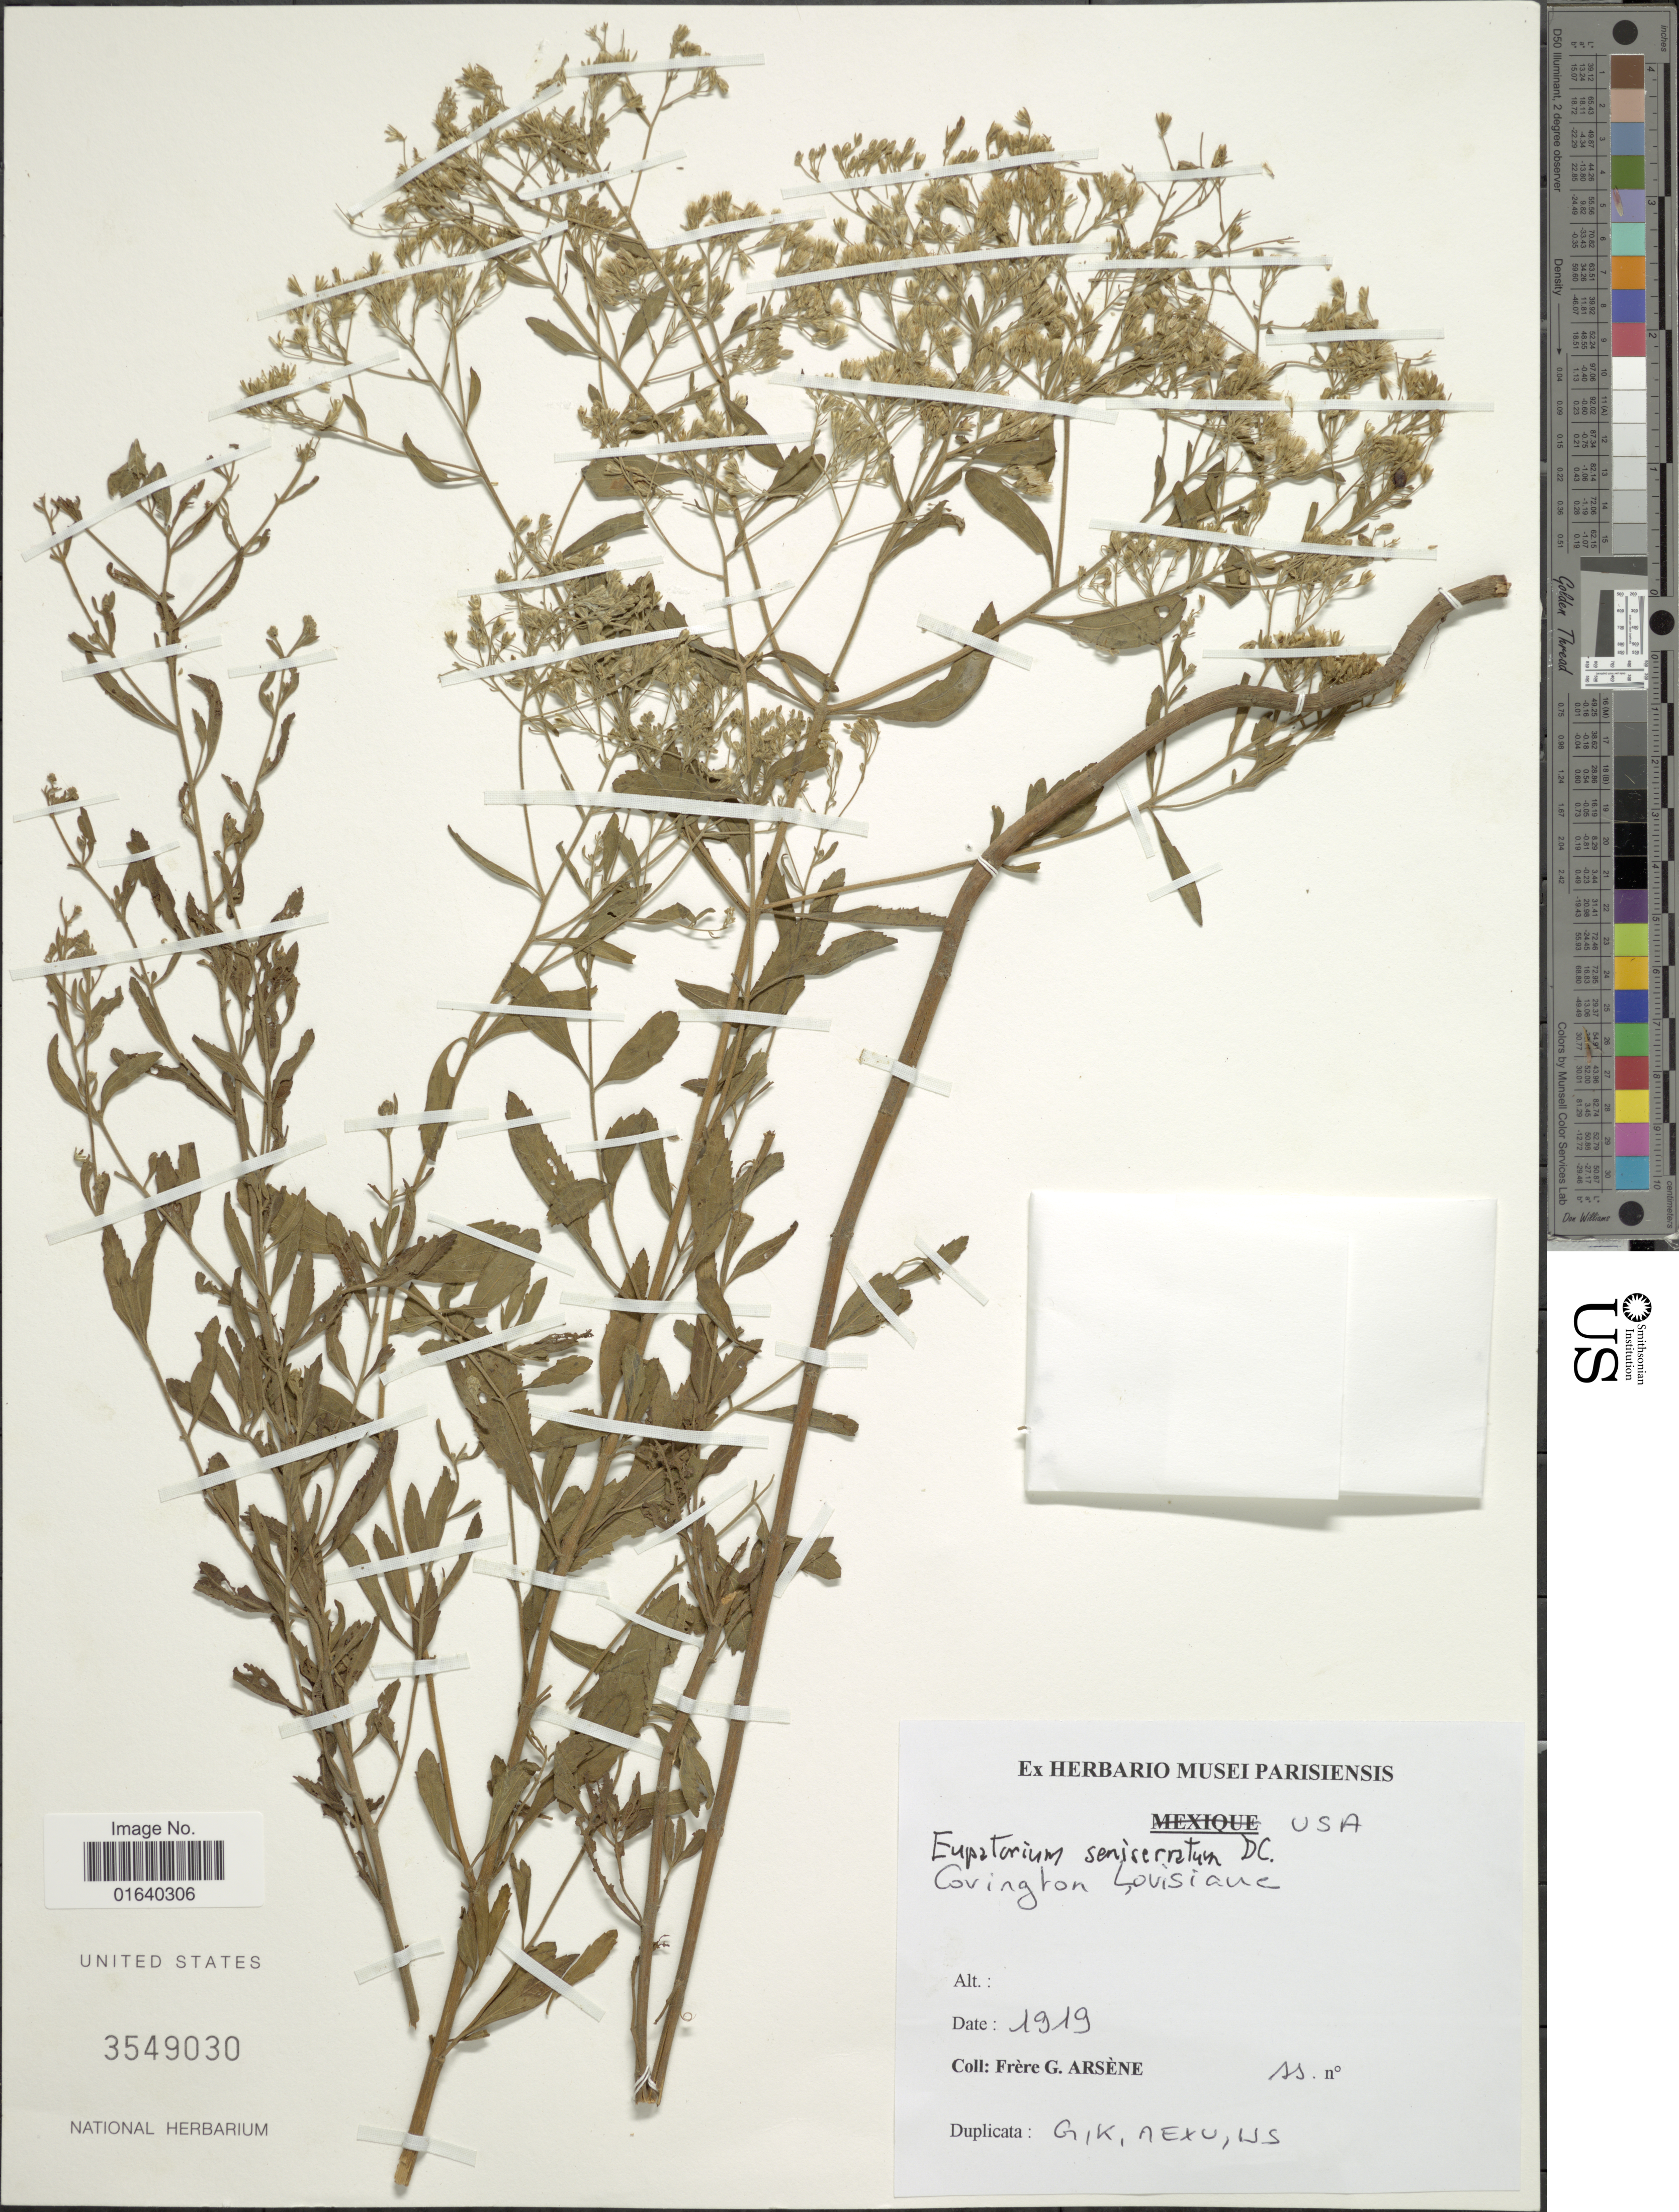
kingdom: Plantae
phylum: Tracheophyta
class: Magnoliopsida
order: Asterales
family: Asteraceae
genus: Eupatorium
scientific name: Eupatorium semiserratum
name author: DC.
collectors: Bro. G. Arsène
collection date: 1919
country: United States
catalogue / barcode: US 3549030